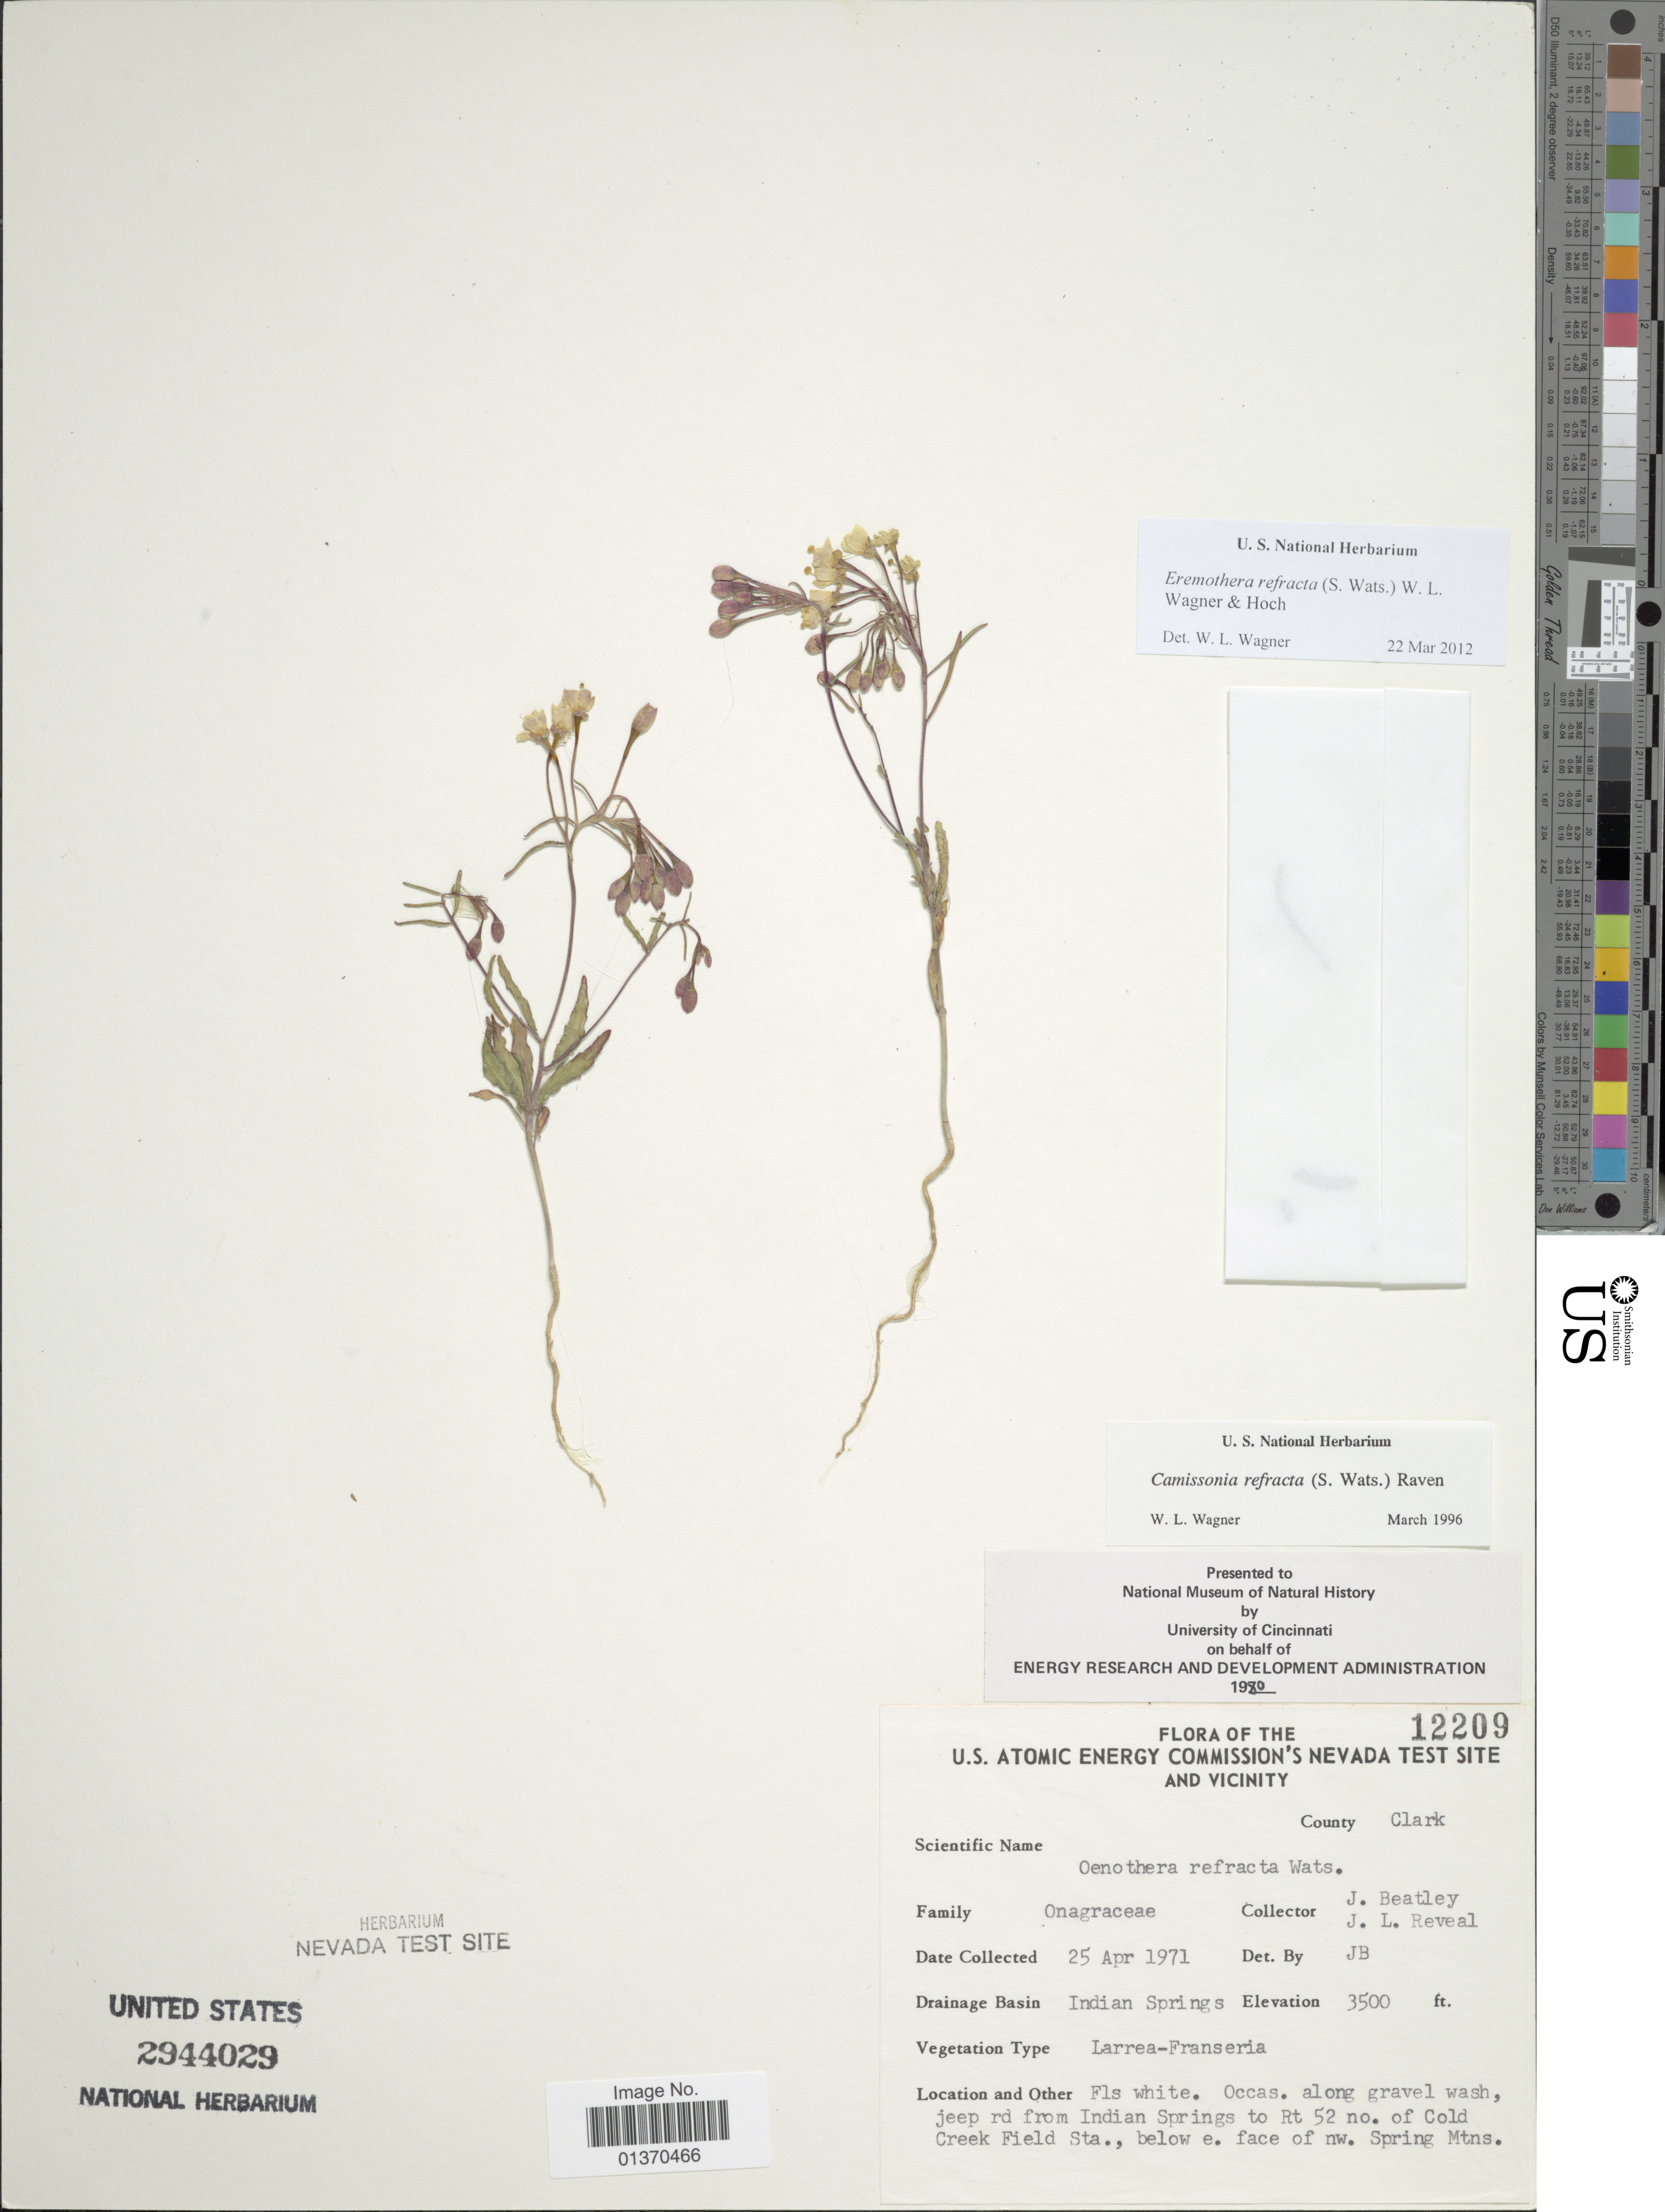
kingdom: Plantae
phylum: Tracheophyta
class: Magnoliopsida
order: Myrtales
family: Onagraceae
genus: Eremothera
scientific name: Eremothera refracta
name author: (S. Watson) W.L. Wagner & Hoch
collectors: J. C. Beatley & J. L. Reveal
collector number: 12209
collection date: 1971-04-25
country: United States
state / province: Nevada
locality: U. S. Atomic Energy Commission's Nevada Test Site and Vicinity, Indian Springs, along gravel wash, jeep rd from Indian Springs to Rt 52 no. of Cold Creek Field Sta., below e. face of nw. Spring Mtns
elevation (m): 1067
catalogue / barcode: US 2944029